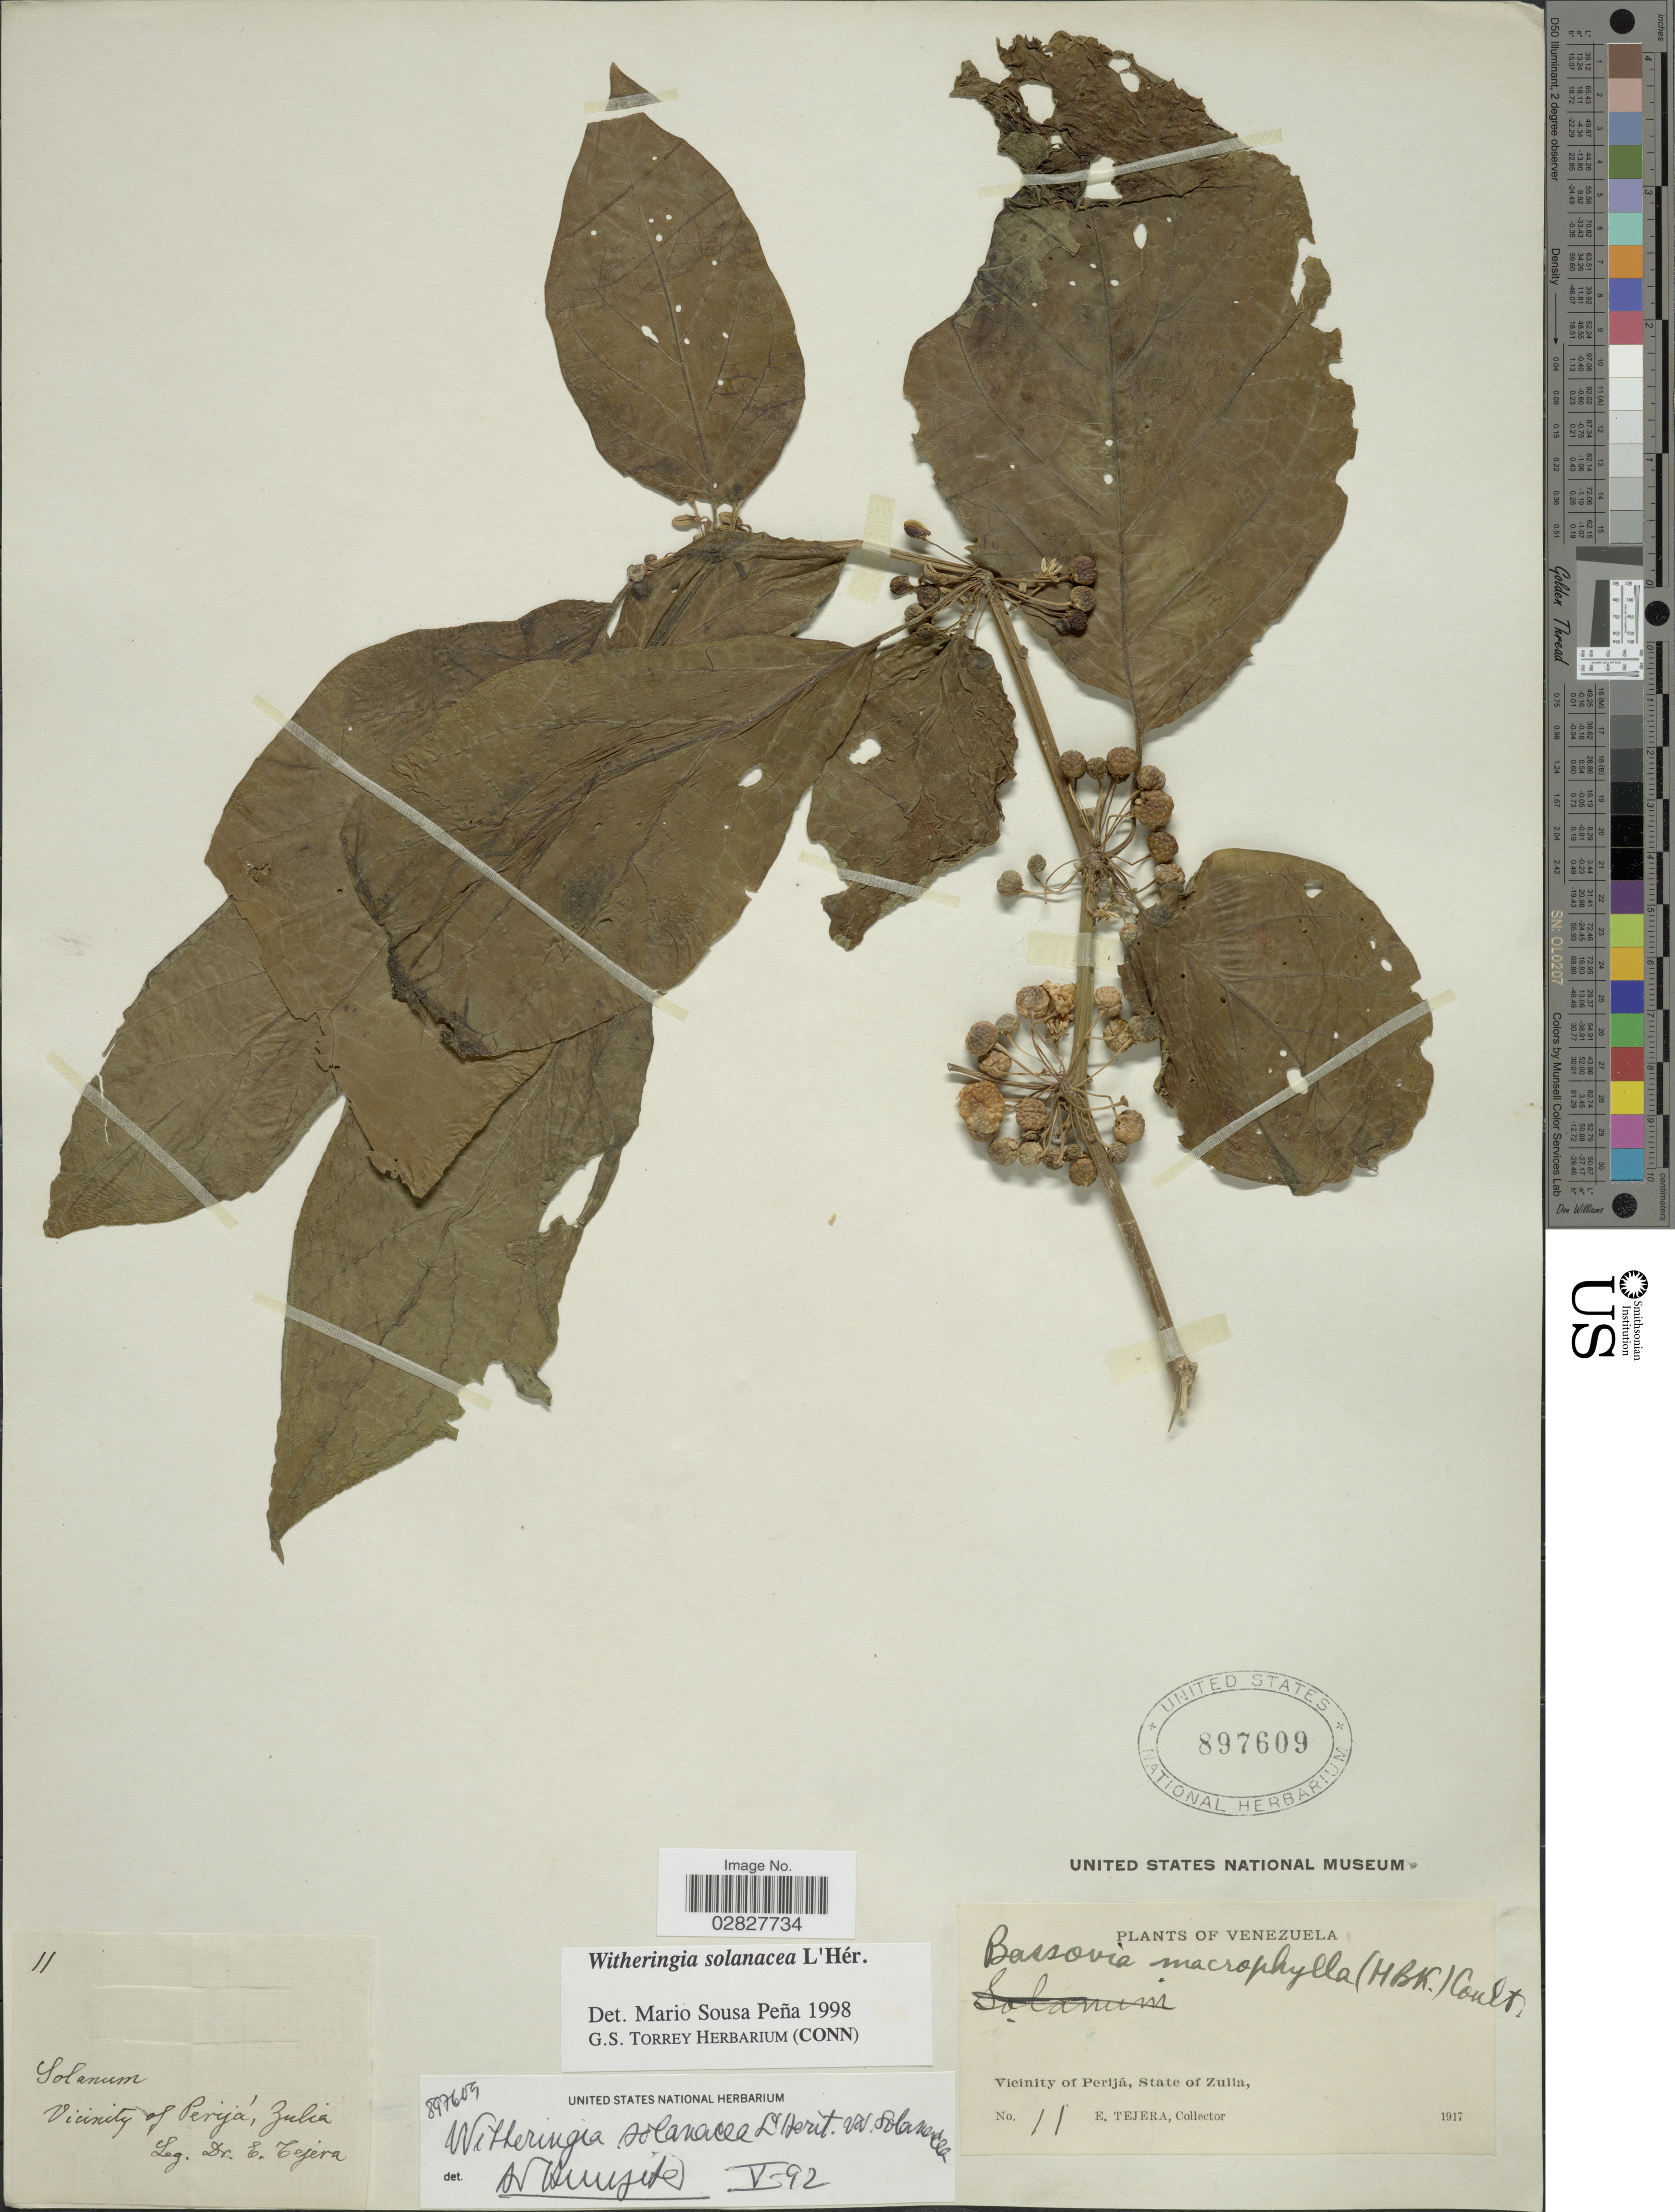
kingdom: Plantae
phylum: Tracheophyta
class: Magnoliopsida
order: Solanales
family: Solanaceae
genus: Witheringia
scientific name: Witheringia solanacea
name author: L'Hér.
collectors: E. Tejera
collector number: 11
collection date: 1917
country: Venezuela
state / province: Zulia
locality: Vicinity of Perijá.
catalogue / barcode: US 897609